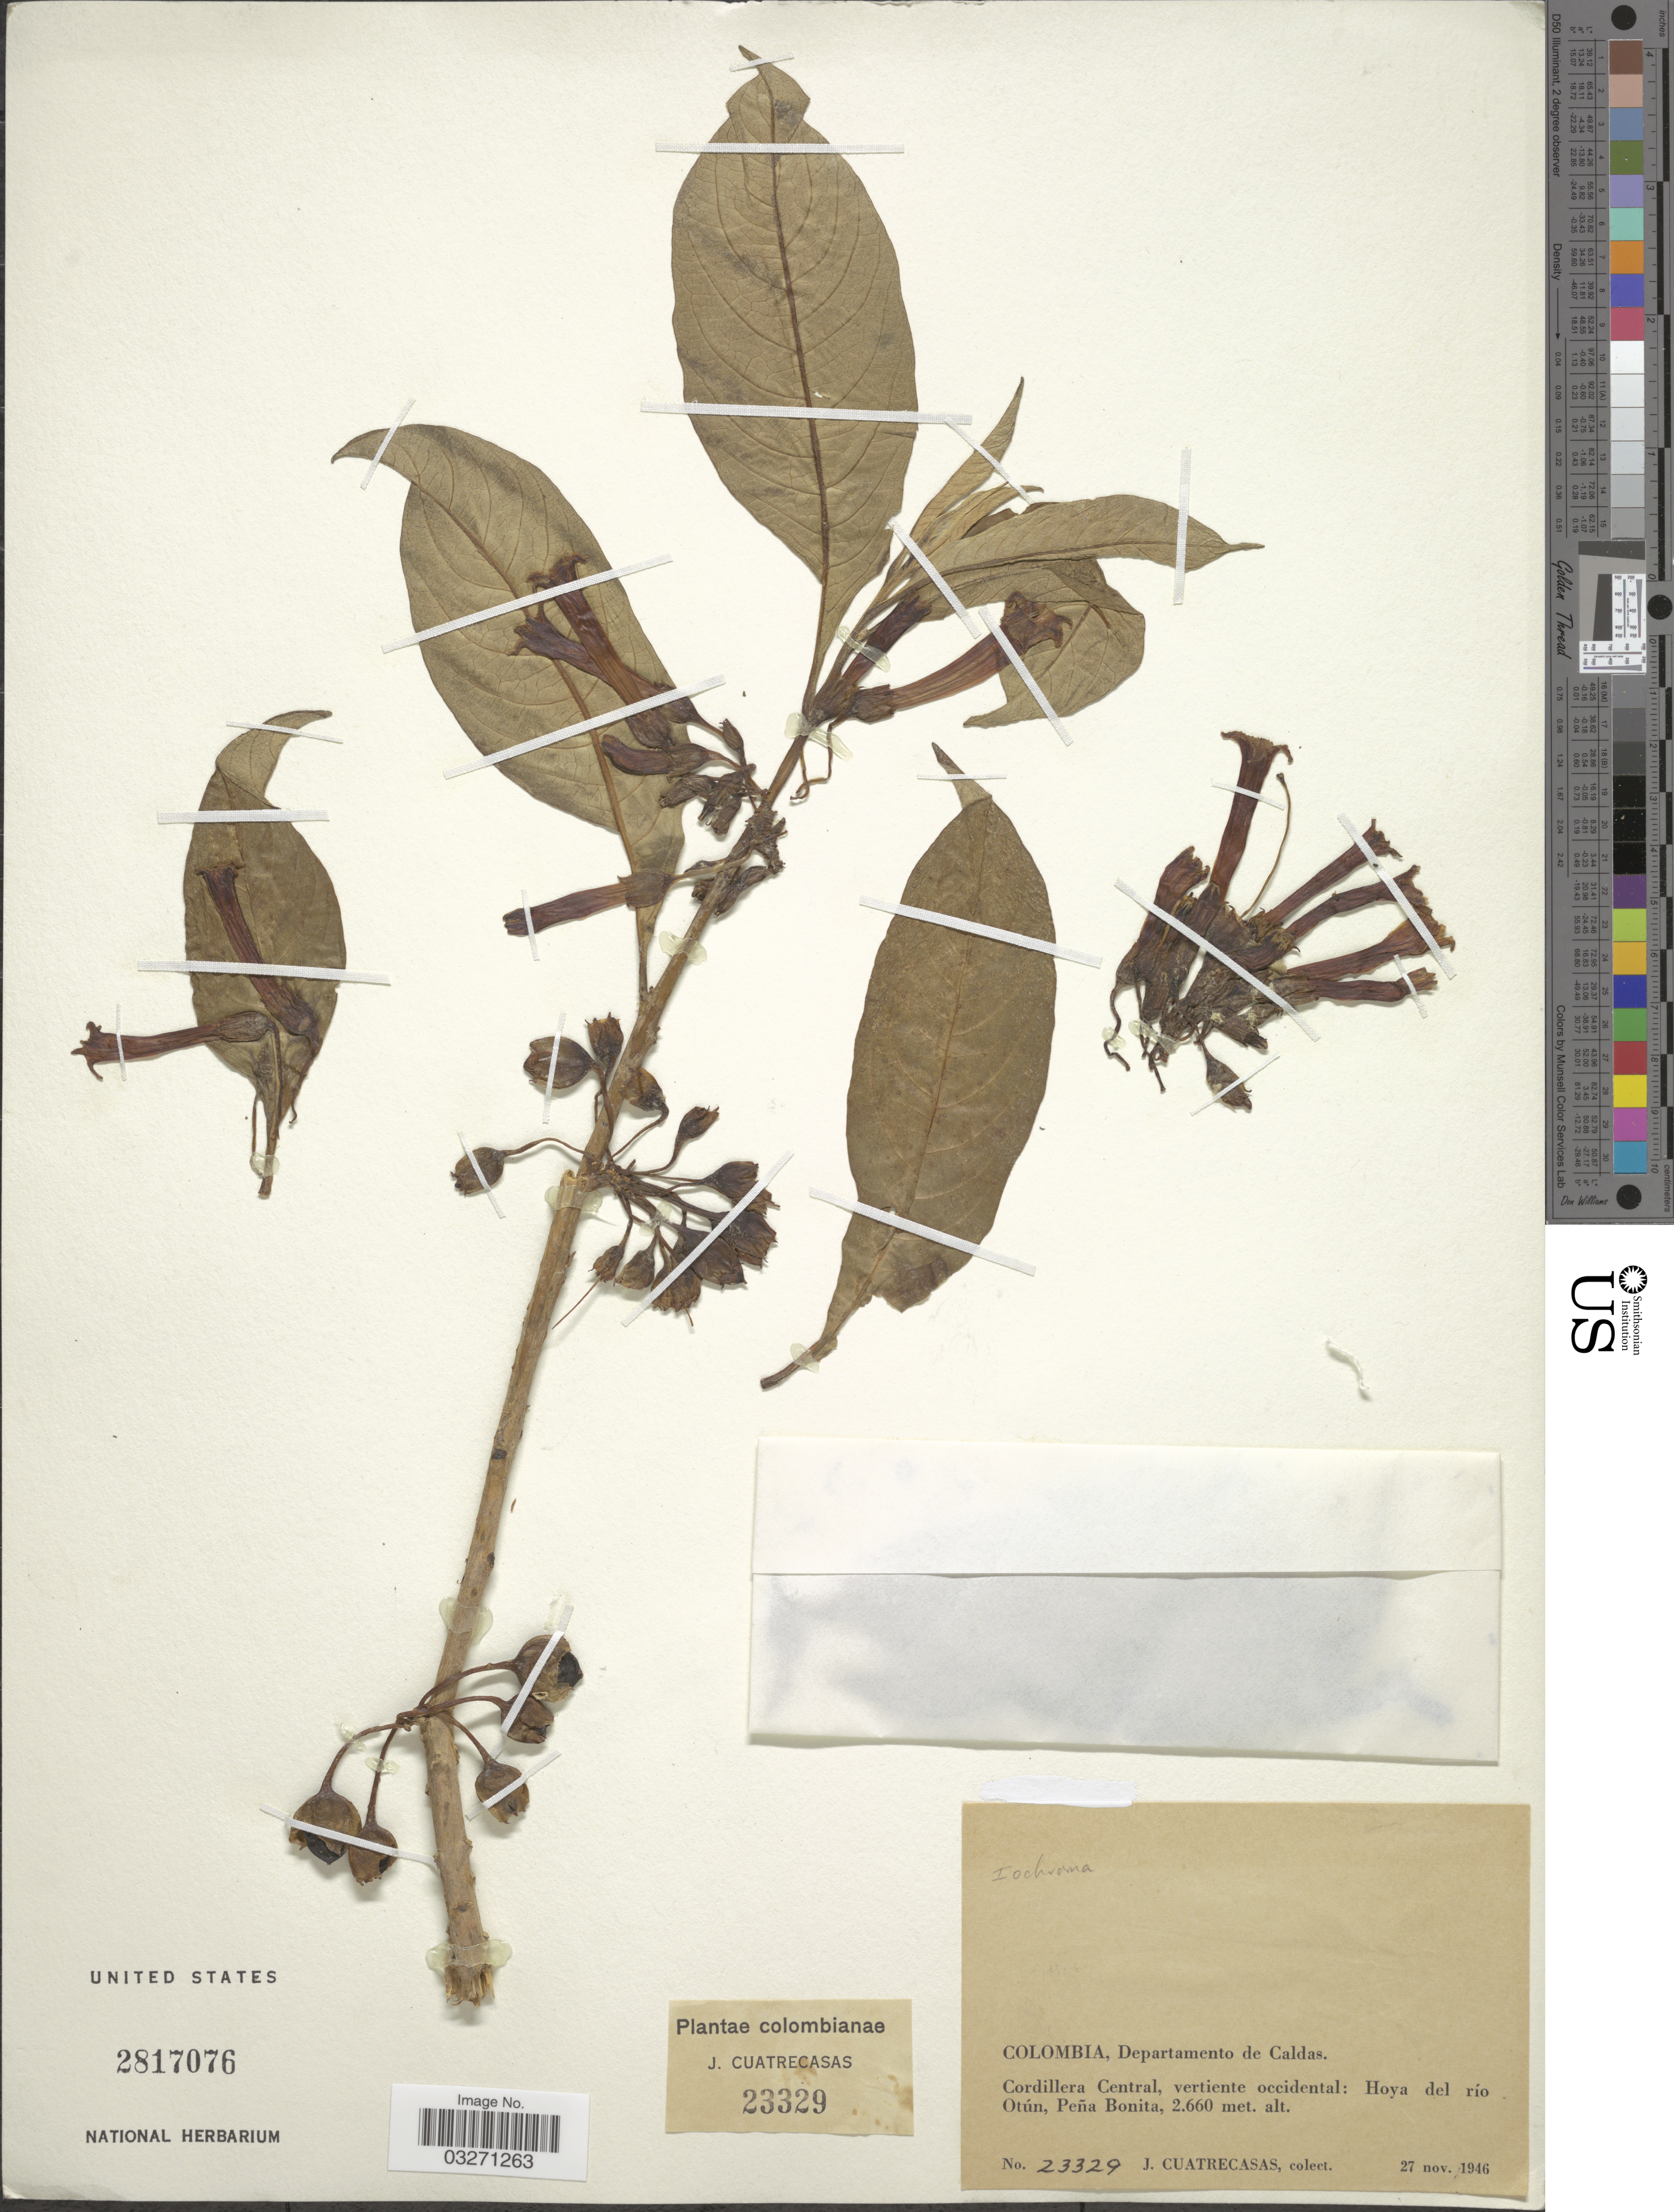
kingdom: Plantae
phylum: Tracheophyta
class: Magnoliopsida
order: Solanales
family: Solanaceae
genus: Iochroma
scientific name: Iochroma sp.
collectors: J. Cuatrecasas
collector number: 23329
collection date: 1946-11-27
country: Colombia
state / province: Caldas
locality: Departamento de Caldas, Cordillera Central, vertiente occidental: Hoya del río Otún, Peña Bonita.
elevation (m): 2660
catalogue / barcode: US 2817076